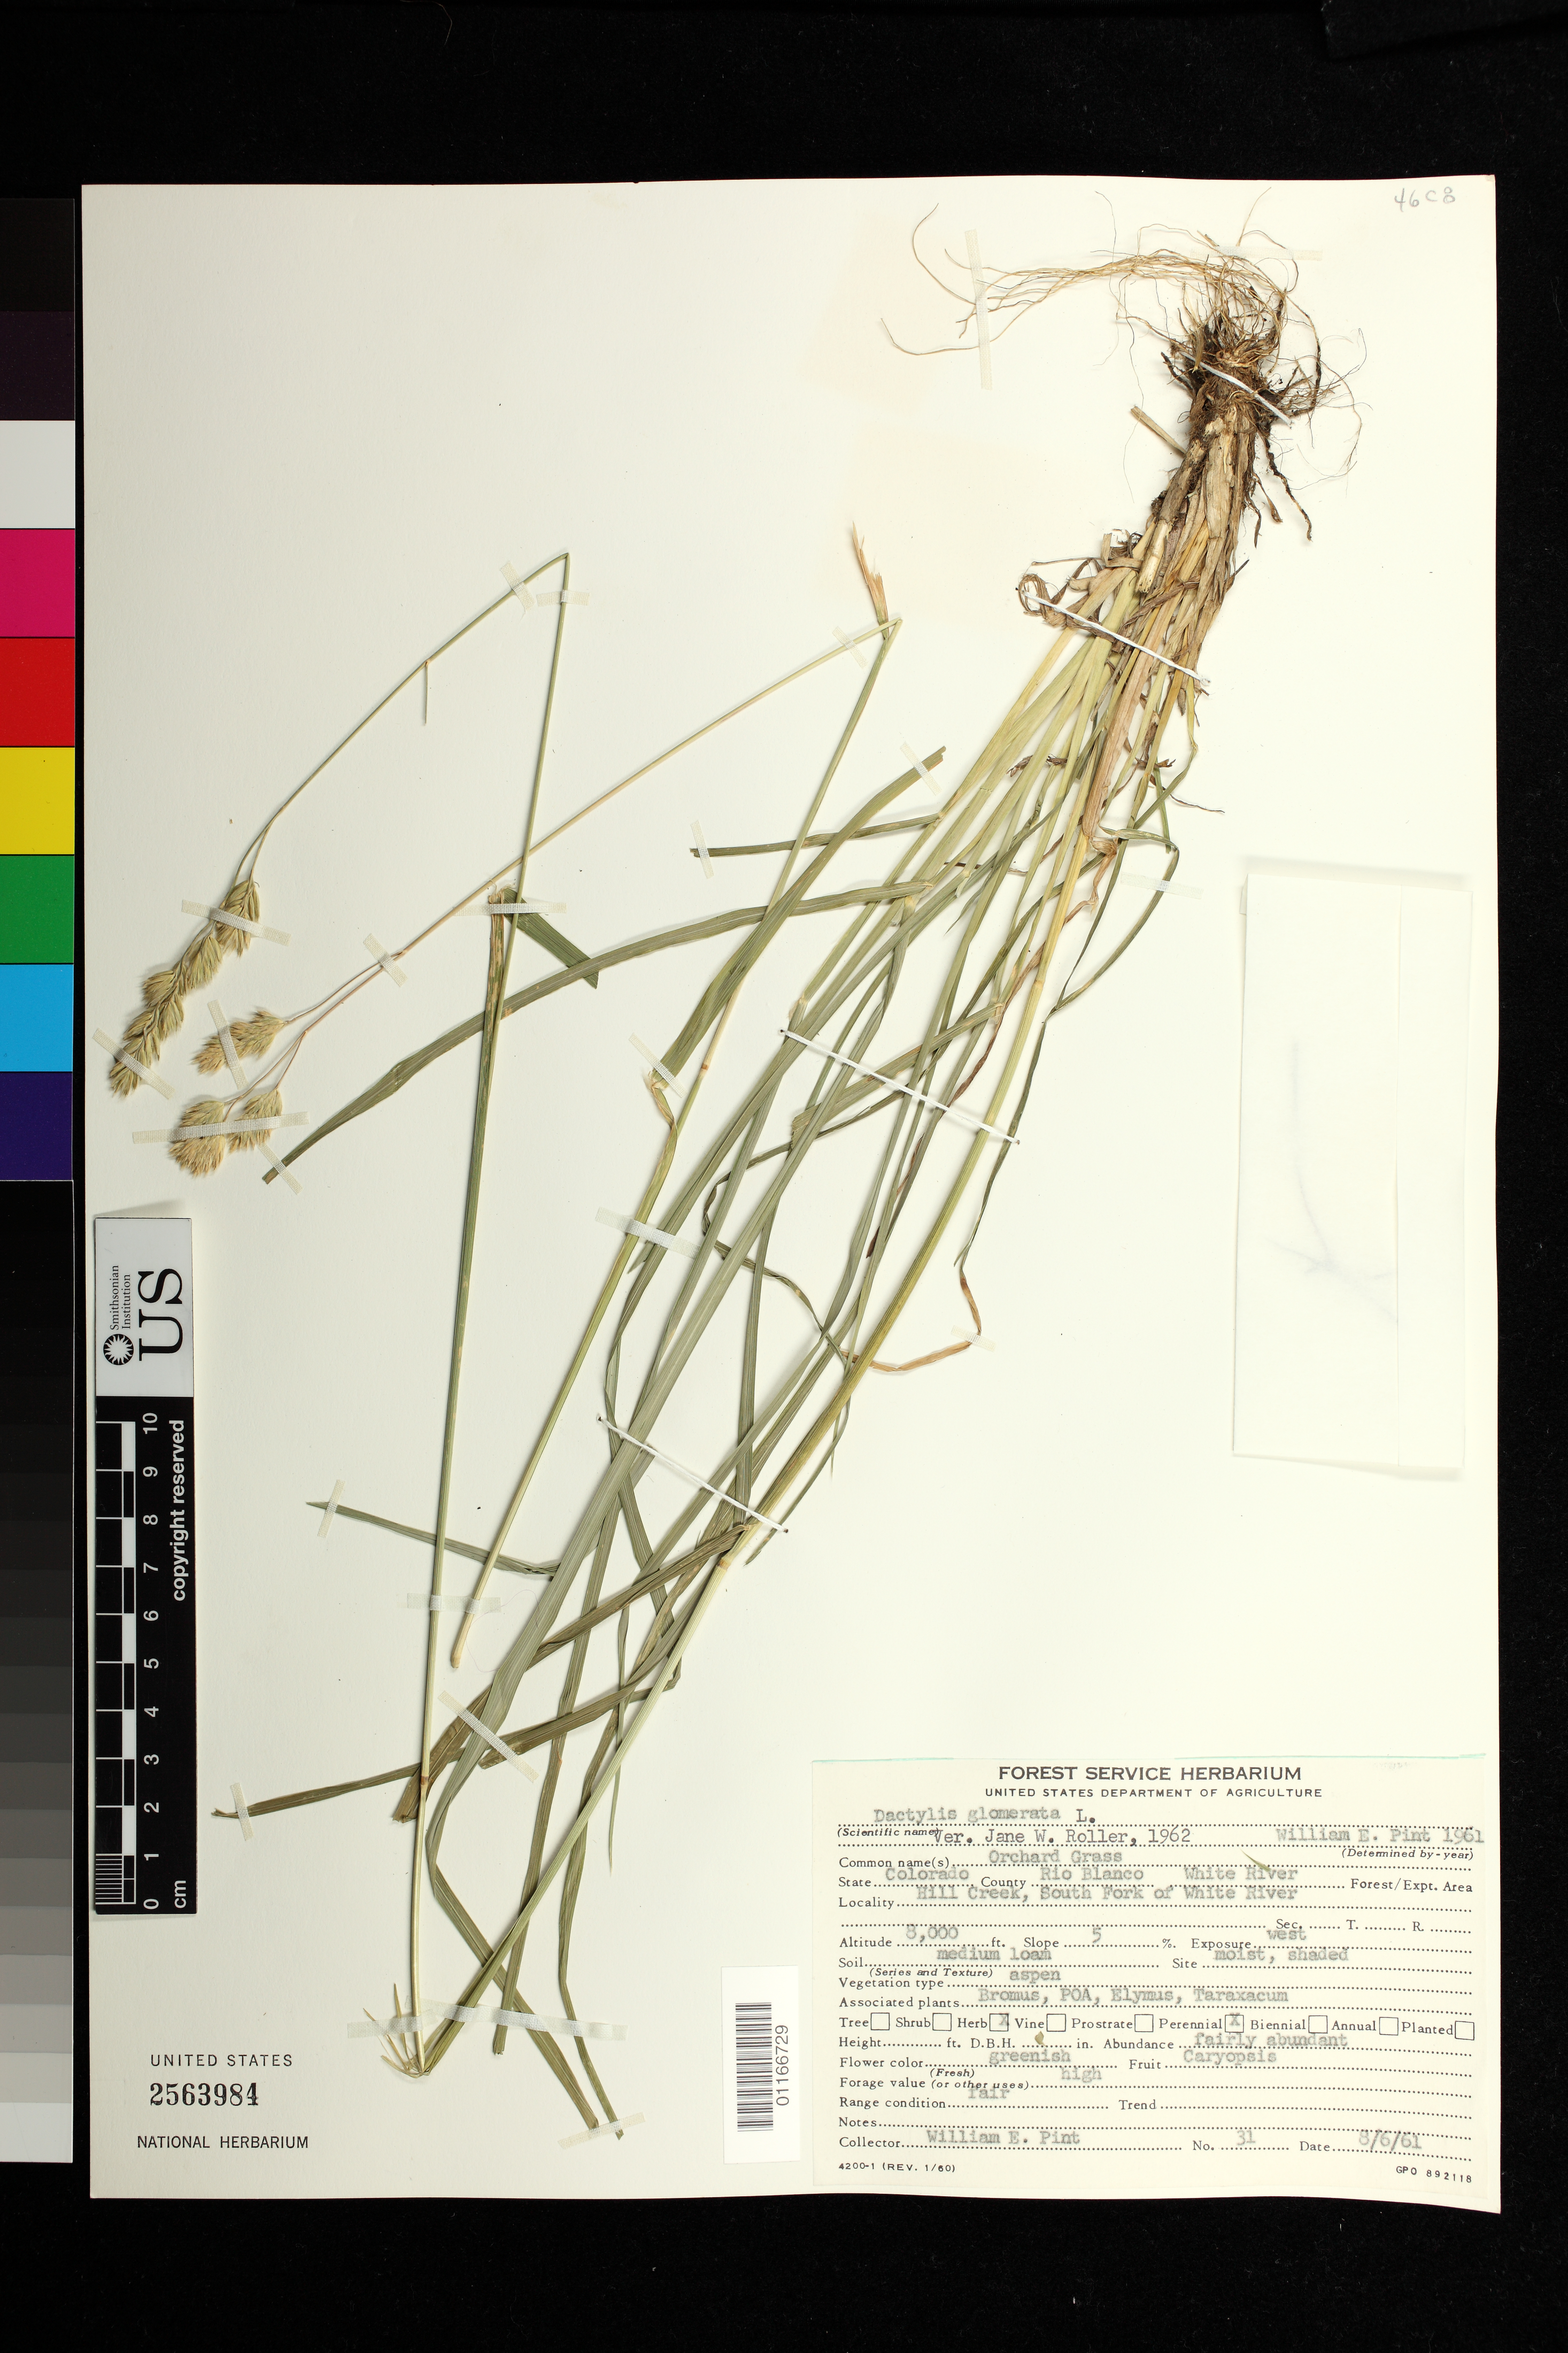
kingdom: Plantae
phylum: Tracheophyta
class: Liliopsida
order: Poales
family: Poaceae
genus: Dactylis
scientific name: Dactylis glomerata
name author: L.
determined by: Pint, William E.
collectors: W. Pint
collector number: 31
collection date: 1961-08-06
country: United States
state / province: Colorado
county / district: Rio Blanco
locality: Hill Creek, South Fork of White River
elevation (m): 2438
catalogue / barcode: US 2563984